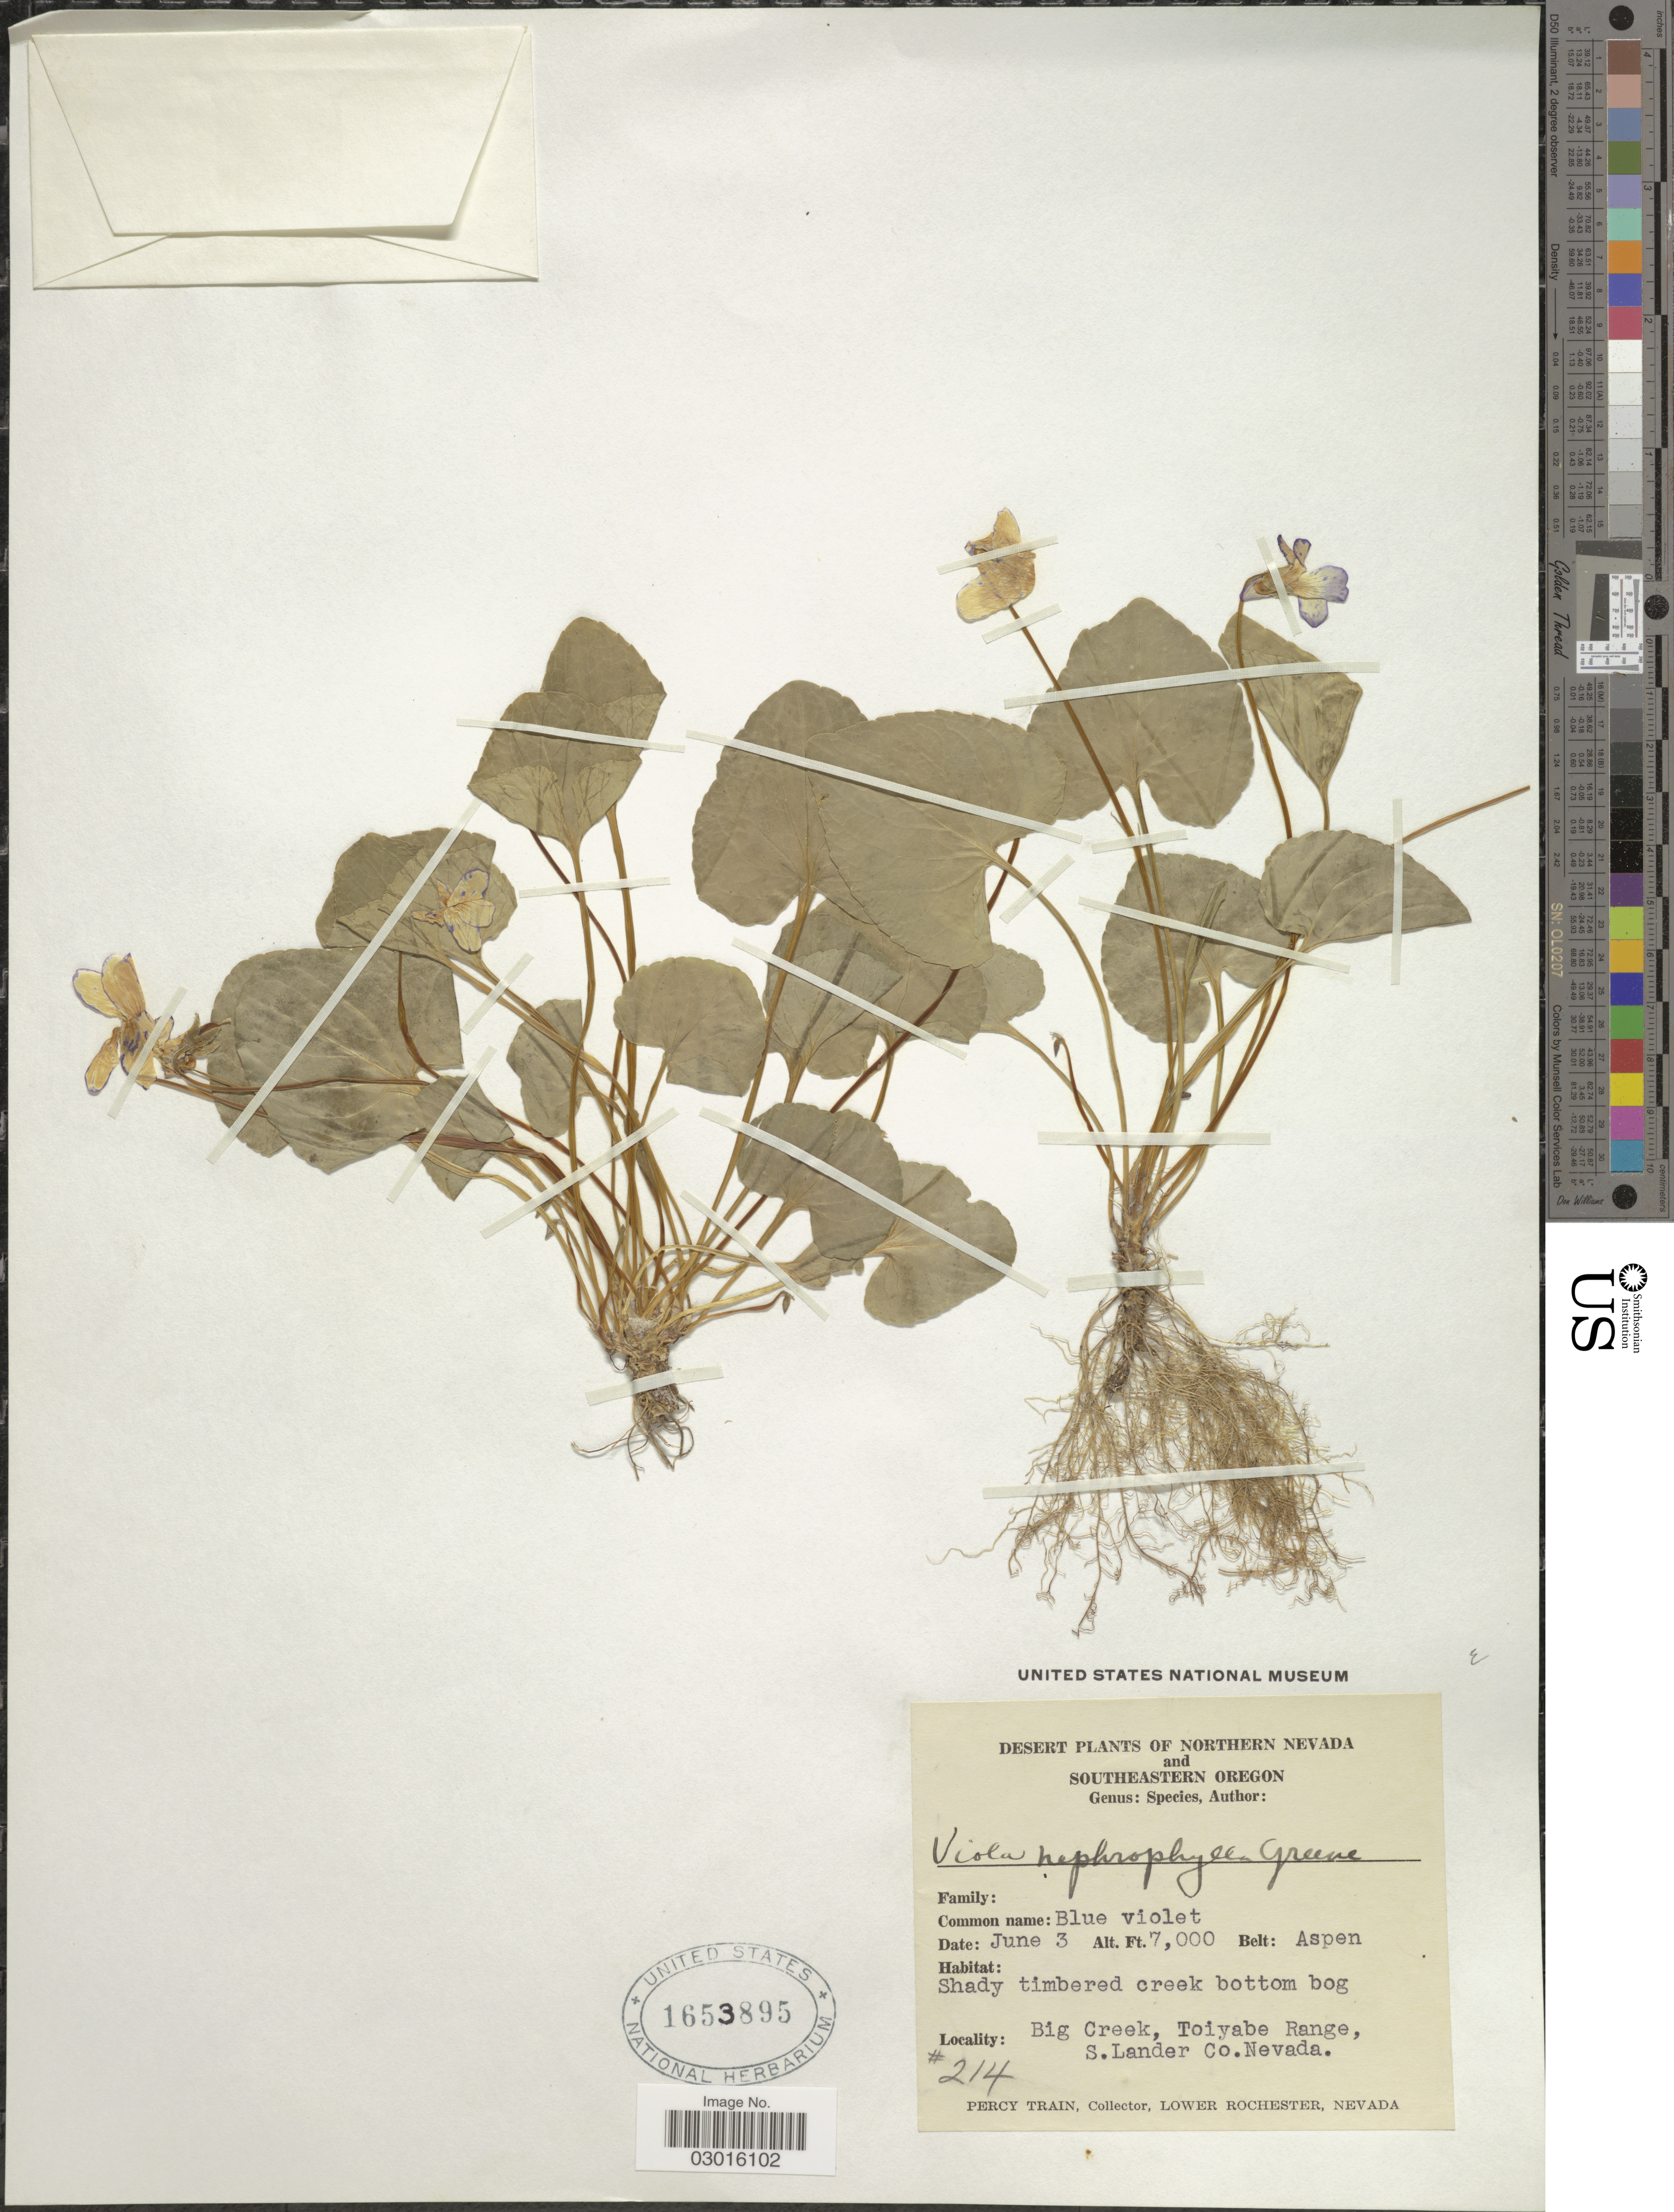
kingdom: Plantae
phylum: Tracheophyta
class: Magnoliopsida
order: Malpighiales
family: Violaceae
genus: Viola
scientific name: Viola nephrophylla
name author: Greene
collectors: P. Train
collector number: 214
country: United States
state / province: Nevada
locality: Northern Nevada, Big Creek, Toiyabe Range, S. Lander Co.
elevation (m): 2134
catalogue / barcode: US 1653895